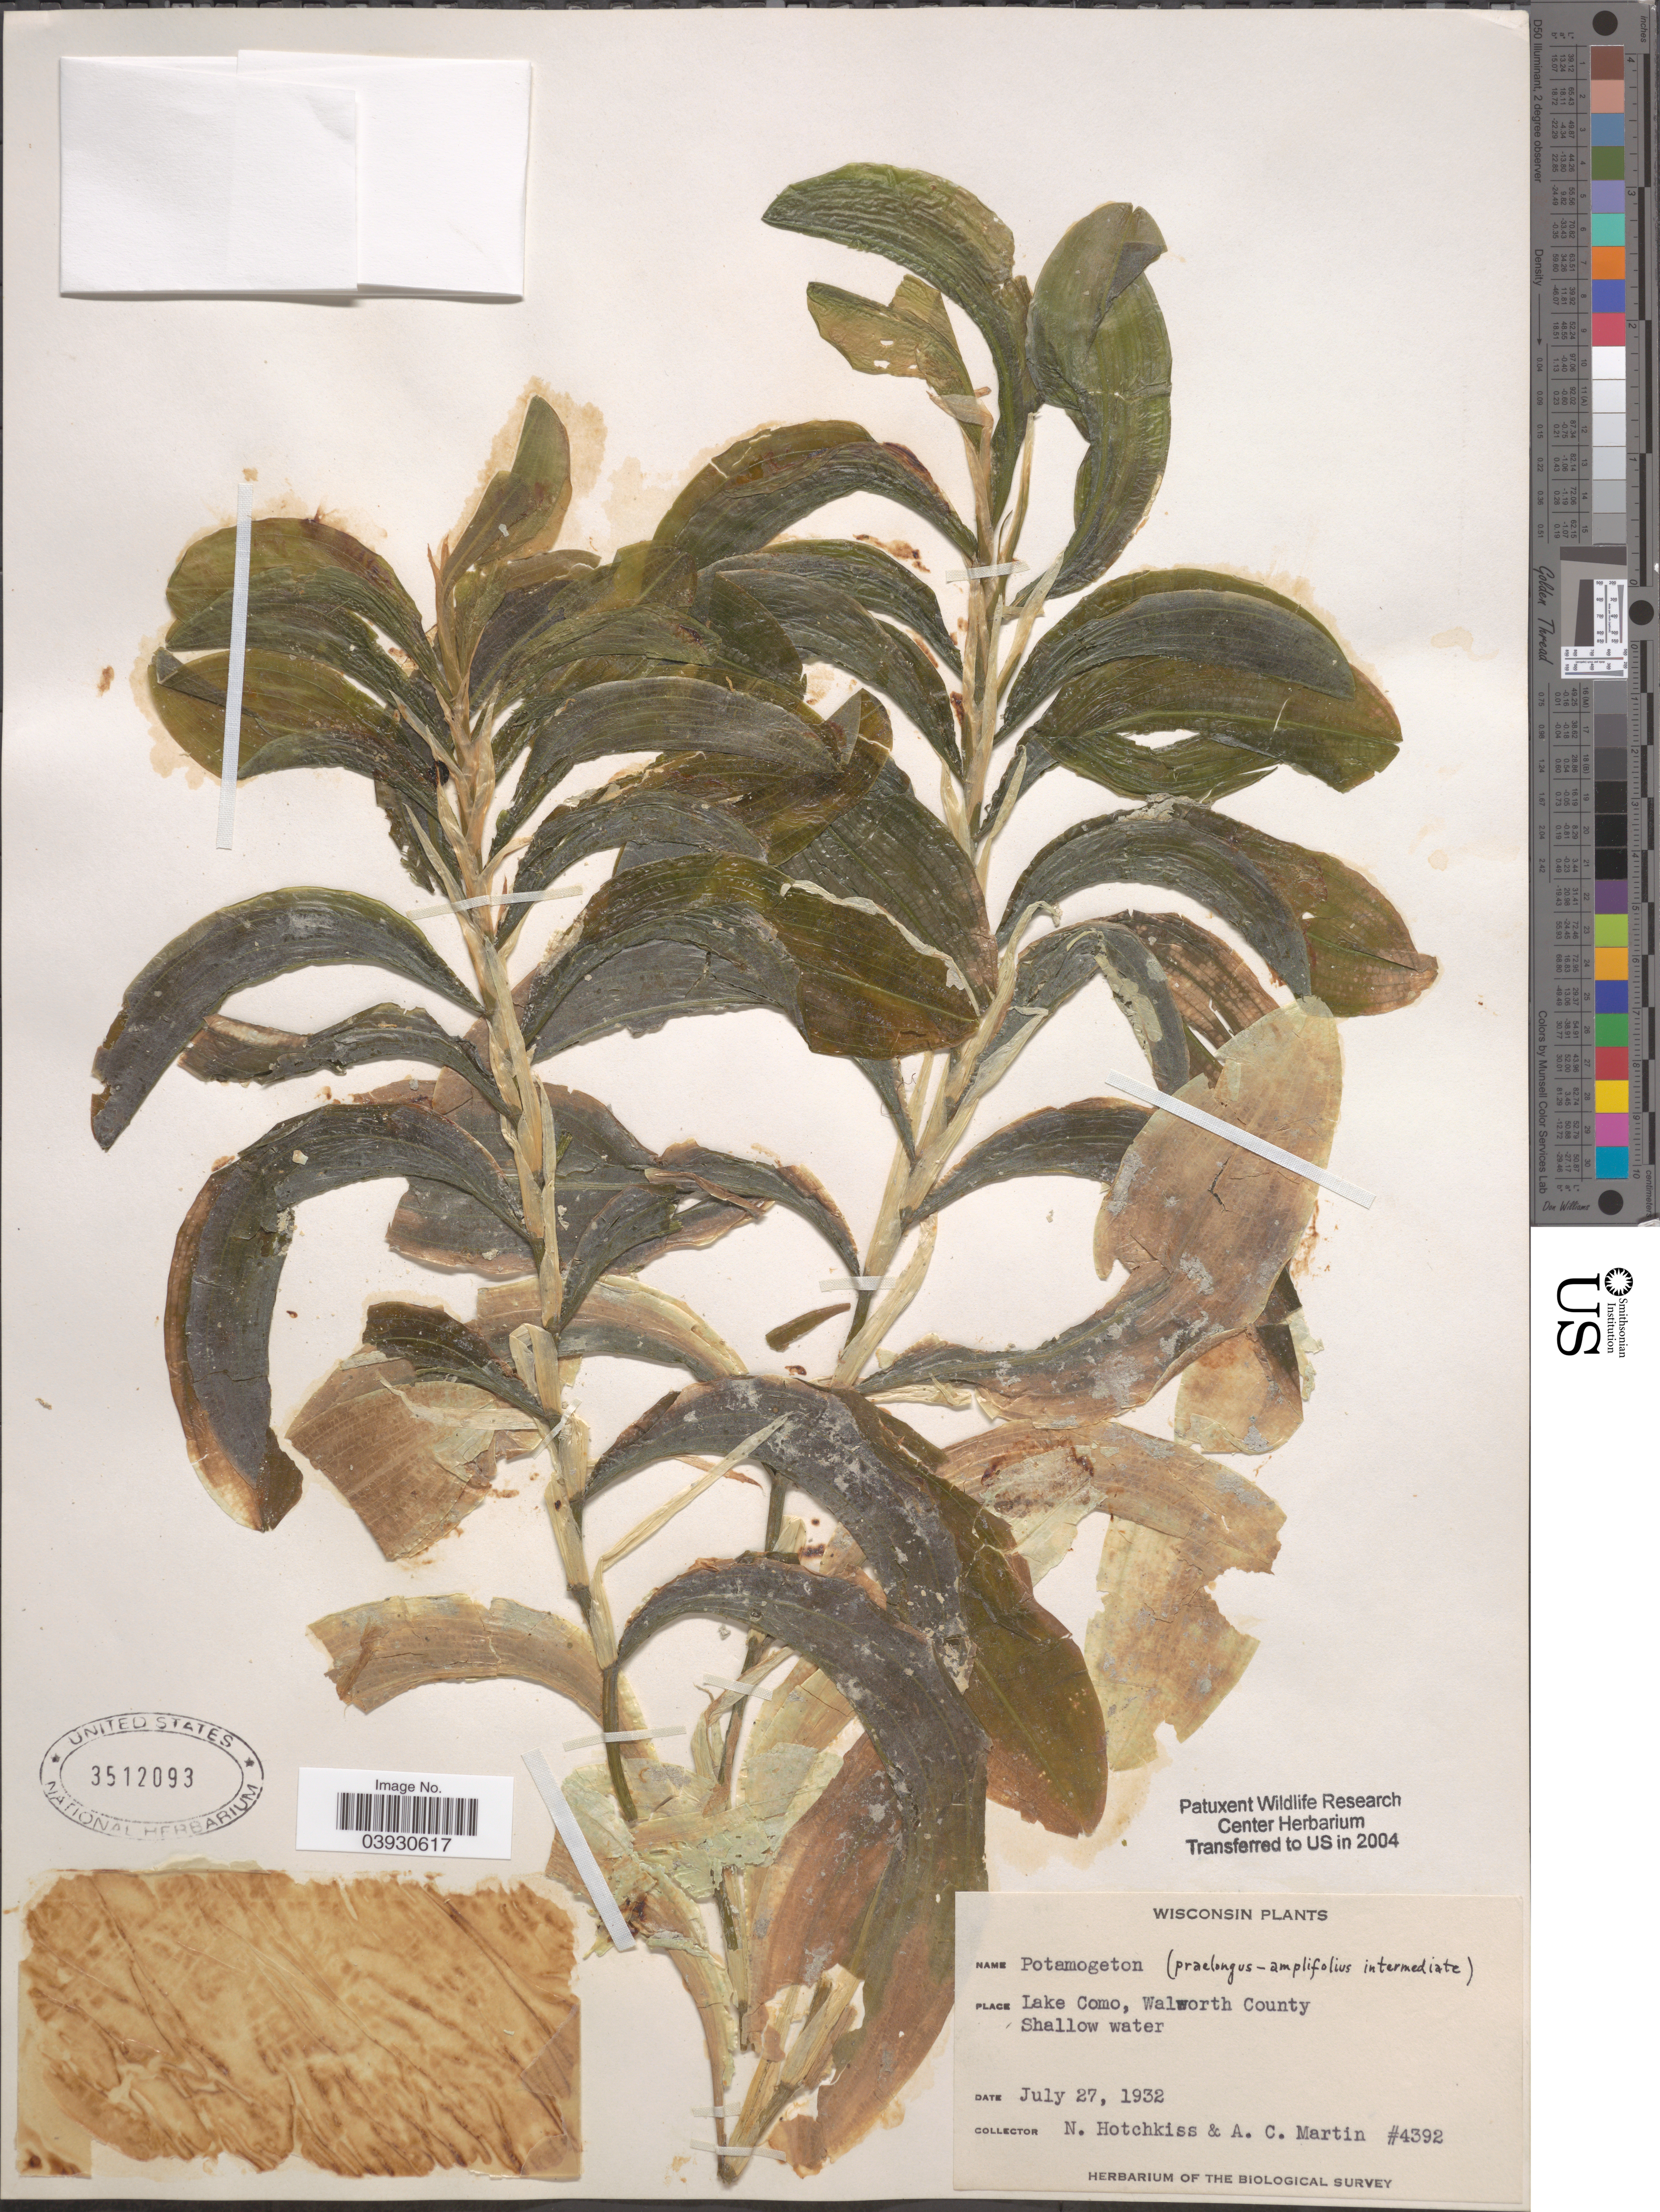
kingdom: Plantae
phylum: Tracheophyta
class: Liliopsida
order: Alismatales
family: Potamogetonaceae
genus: Potamogeton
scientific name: Potamogeton praelongus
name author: Wulfen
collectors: N. Hotchkiss & A. C. Martin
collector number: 4392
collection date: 1932-07-27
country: United States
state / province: Wisconsin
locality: Lake Como, Walworth County. Shallow water.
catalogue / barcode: US 3512093